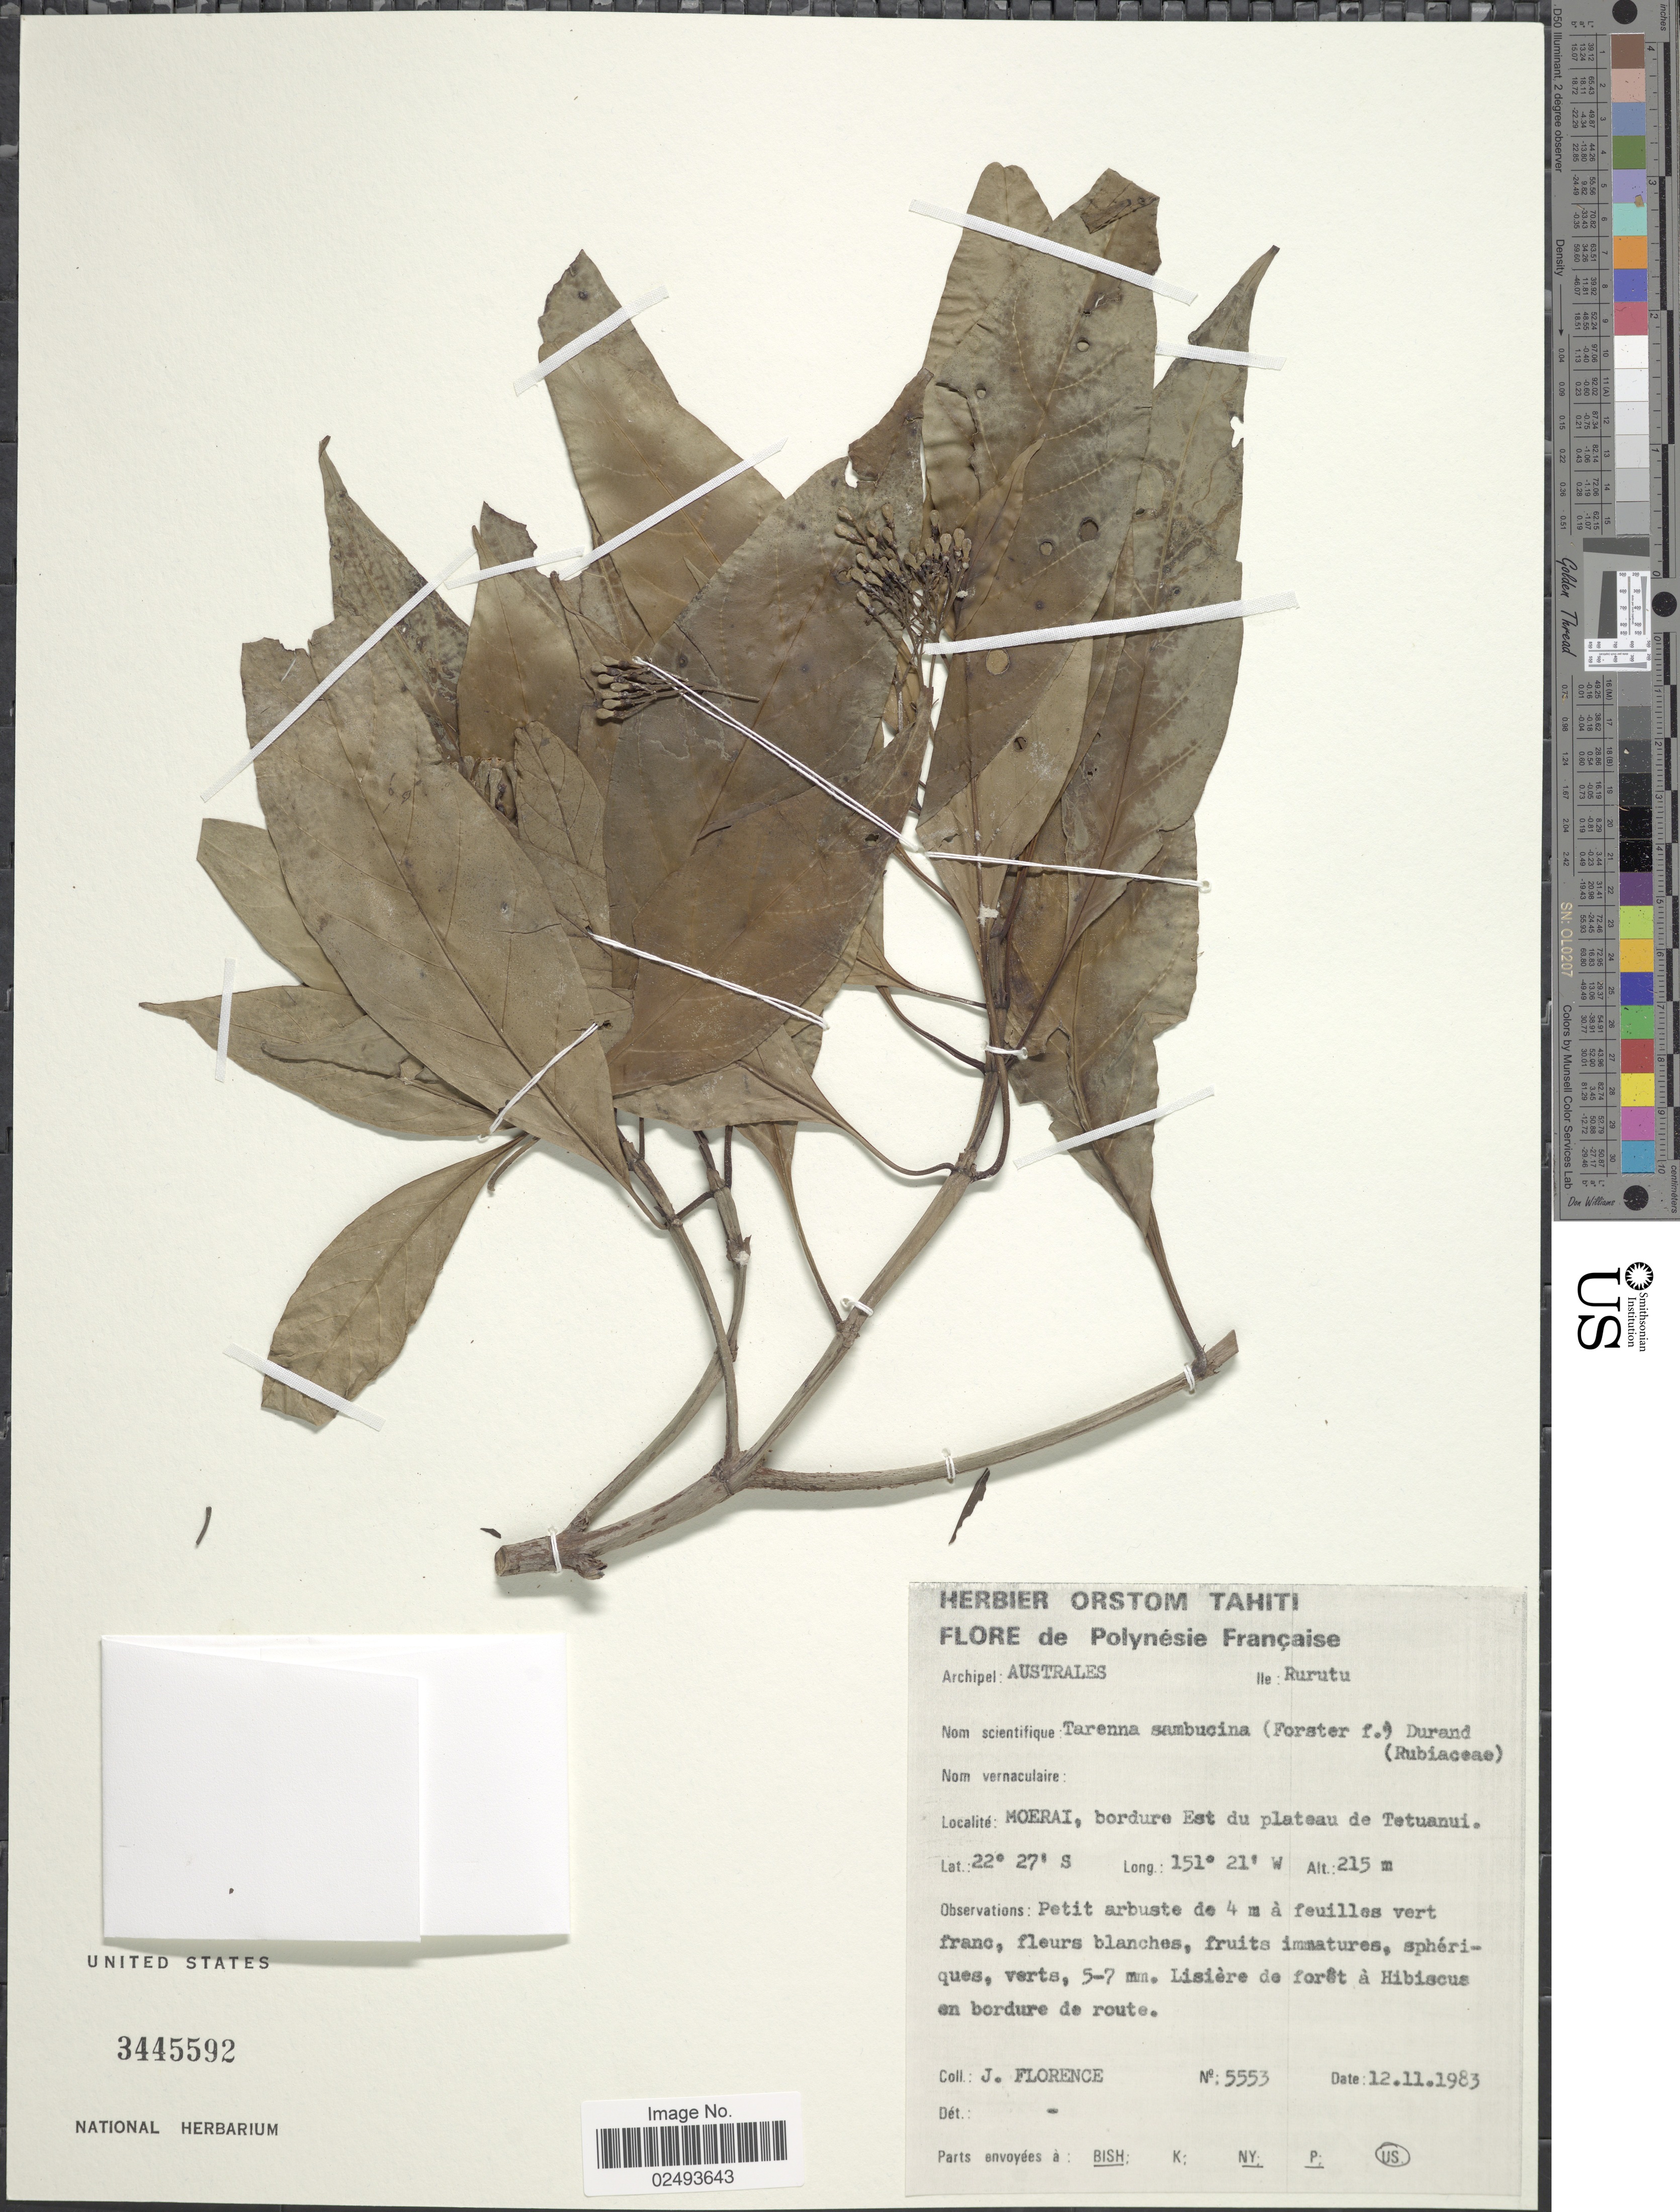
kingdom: Plantae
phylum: Tracheophyta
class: Magnoliopsida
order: Gentianales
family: Rubiaceae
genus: Tarenna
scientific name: Tarenna sambucina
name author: (G. Forst.) Drake ex Durand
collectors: J. Florence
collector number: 5553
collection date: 1983-11-12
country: French Polynesia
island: Rurutu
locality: Archipel: Australis, Rurutu, Moerai, bordure Est du plateau de Tetuanui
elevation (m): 215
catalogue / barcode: US 3445592